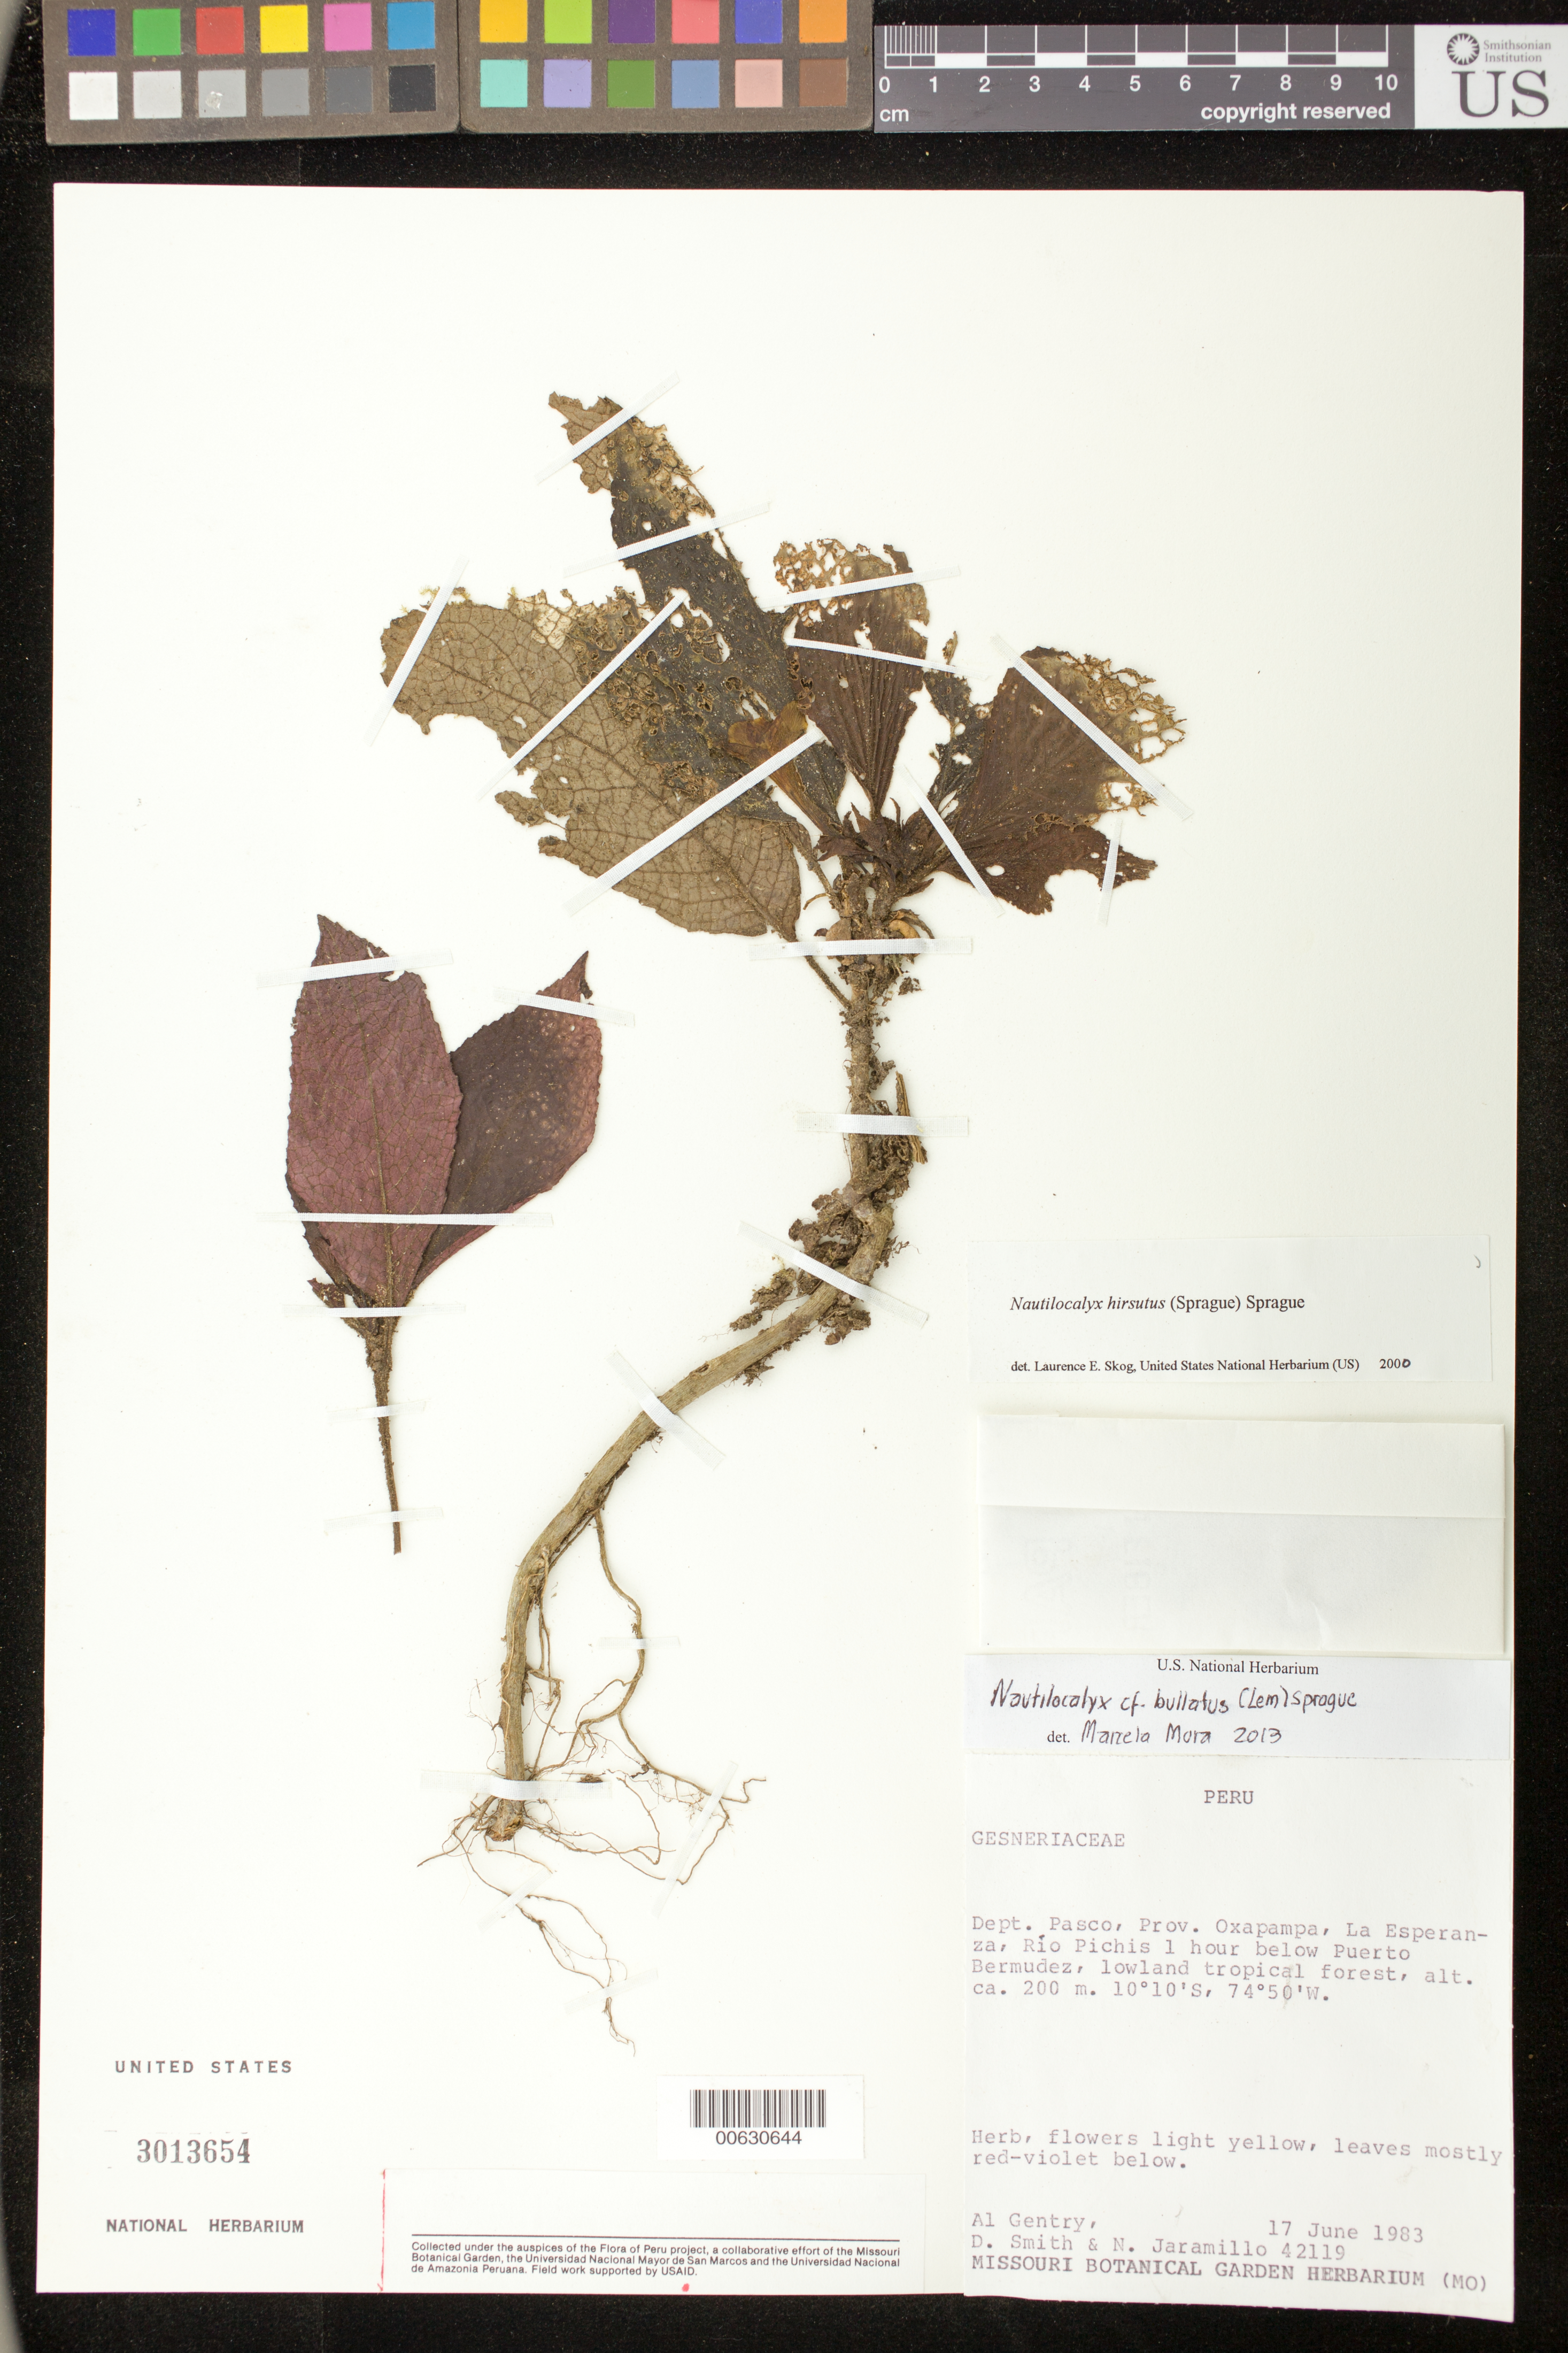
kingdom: Plantae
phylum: Tracheophyta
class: Magnoliopsida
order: Lamiales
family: Gesneriaceae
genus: Nautilocalyx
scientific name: Nautilocalyx bullatus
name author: (Lem.) Sprague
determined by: Mora, M. Marcela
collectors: A. H. Gentry, D. Smith & N. Jaramillo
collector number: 42119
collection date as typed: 17 Jun 1983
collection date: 1983-06-17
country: Peru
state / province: Pasco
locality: Prov. Oxapampa, La Esperanza, Río Pichis 1 hour below Puerto Bermudez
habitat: Lowland tropical forest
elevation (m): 200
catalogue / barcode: US 3013654